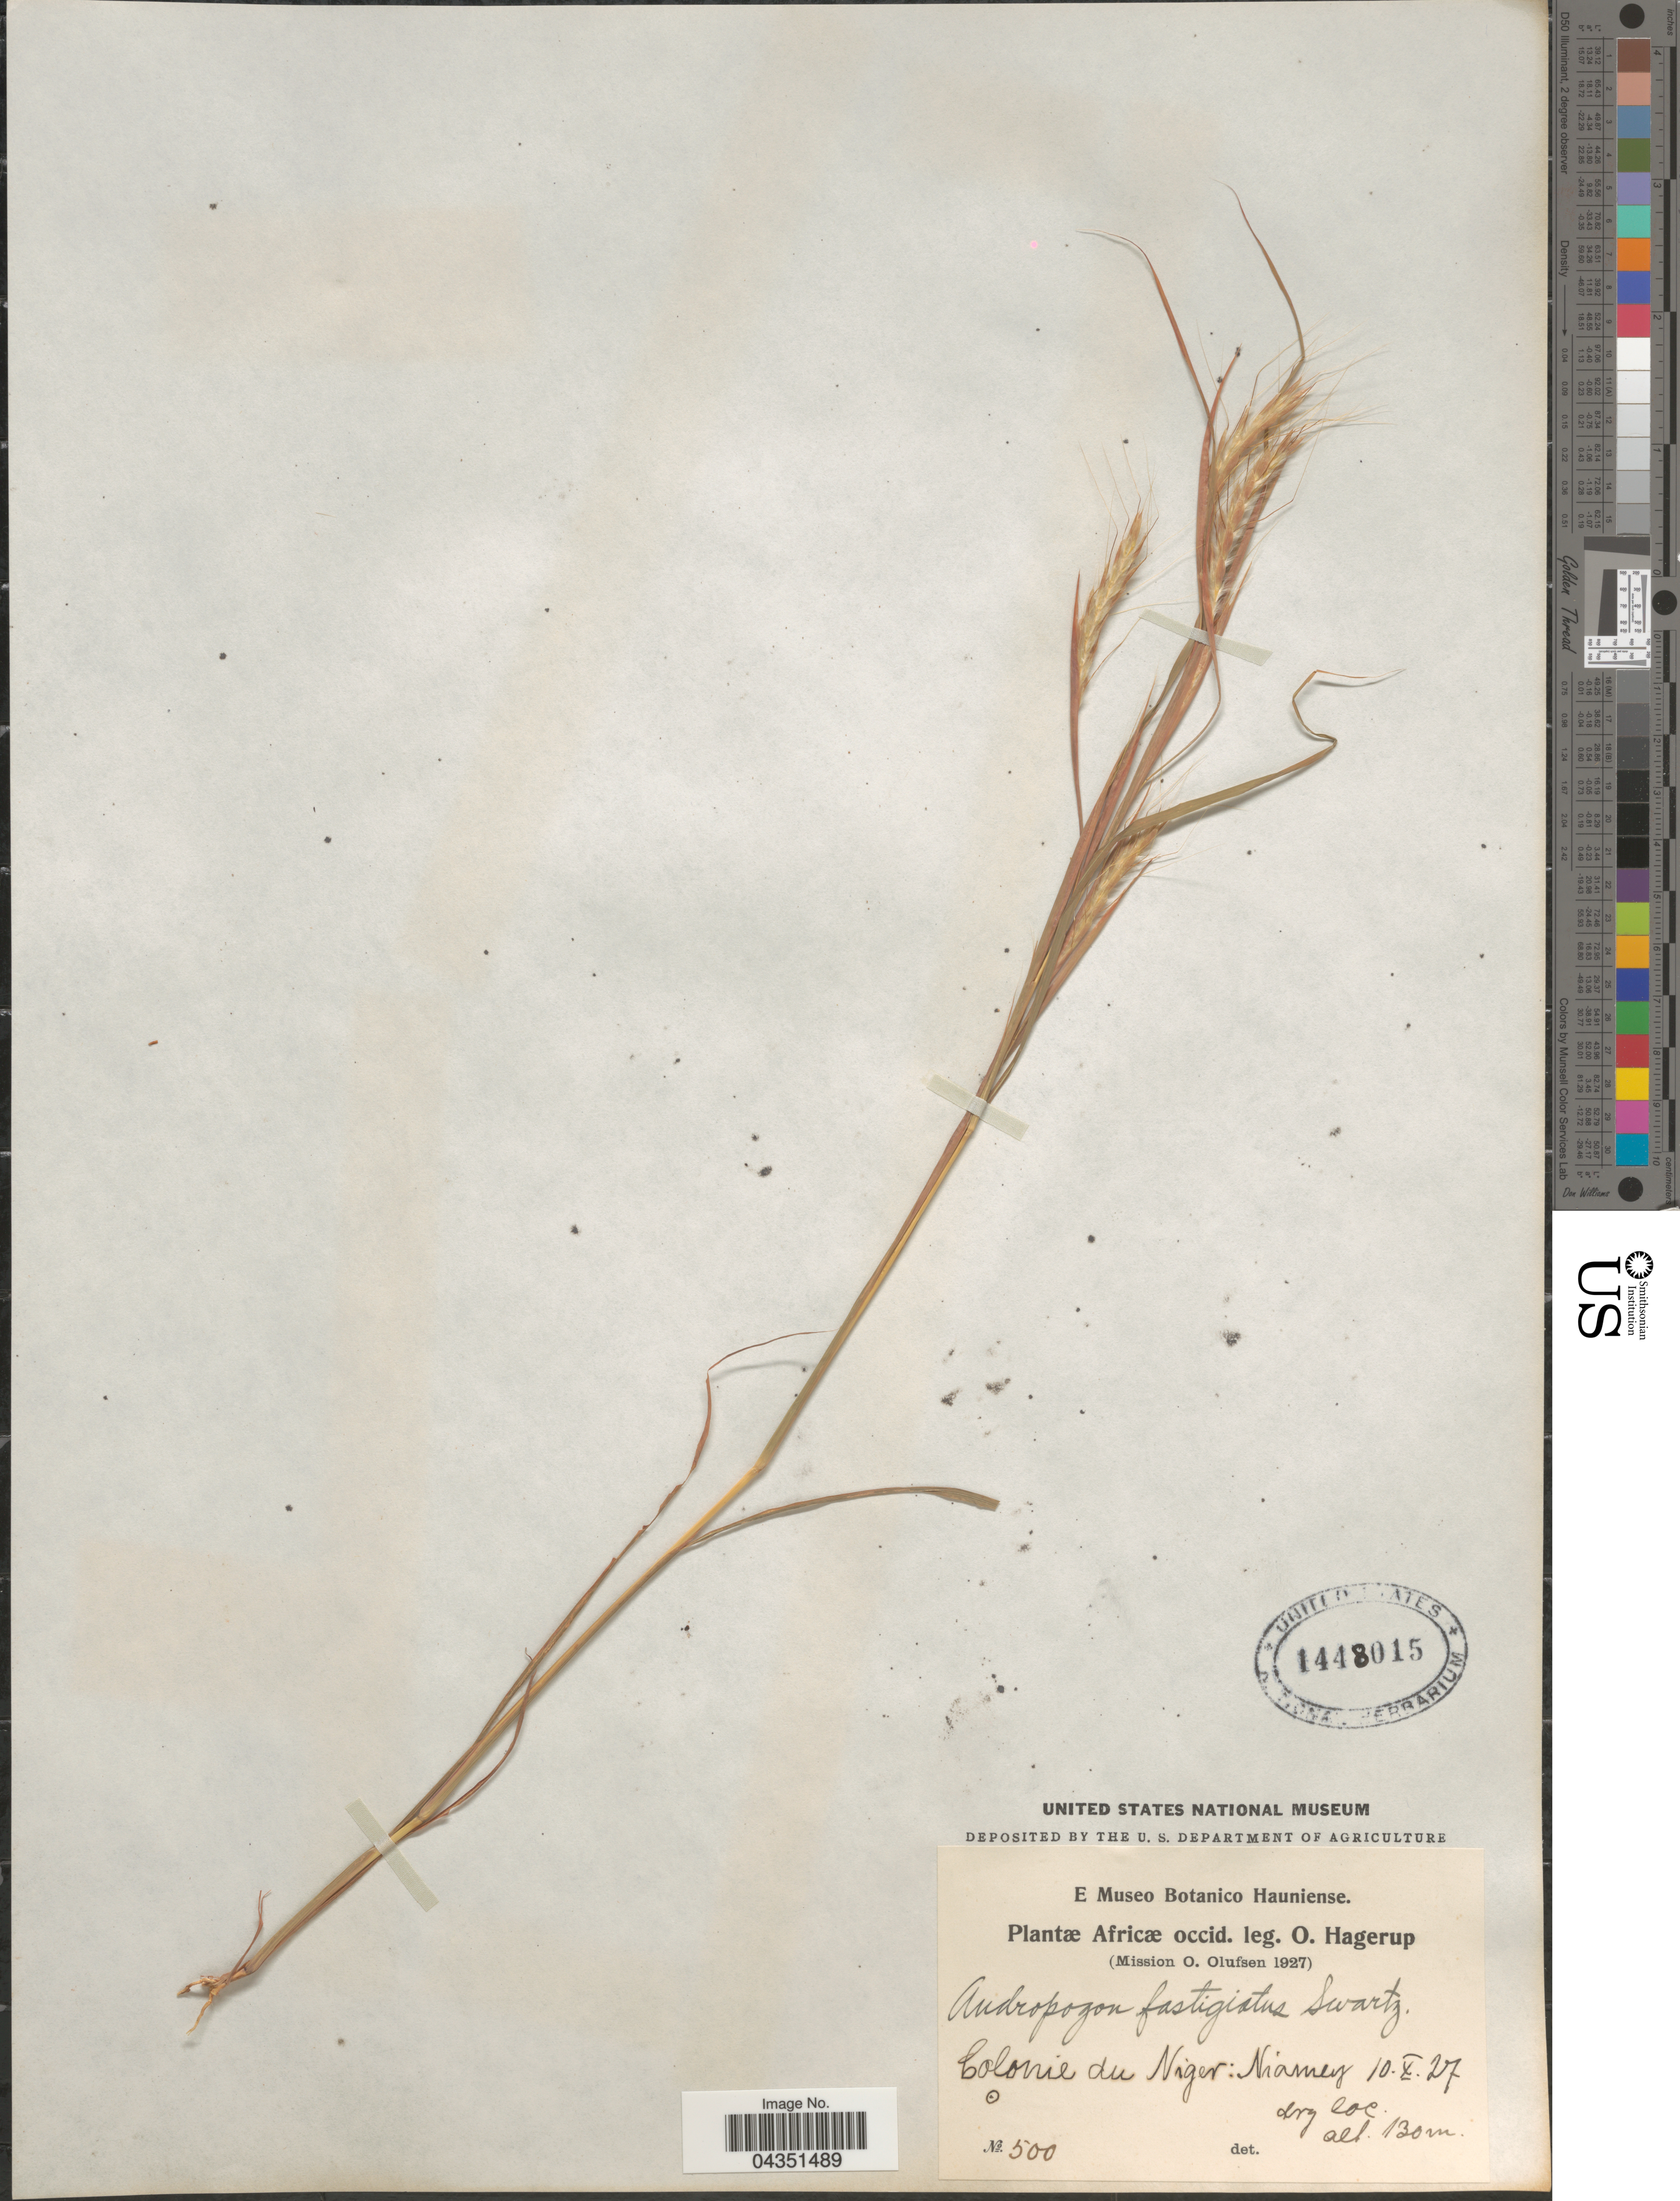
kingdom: Plantae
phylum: Tracheophyta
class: Liliopsida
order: Poales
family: Poaceae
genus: Diectomis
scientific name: Diectomis fastigiata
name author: (Sw.) P. Beauv.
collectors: O. Hagerup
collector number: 500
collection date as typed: Transcribed d/m/y: 10/10/27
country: Nigeria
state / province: Niger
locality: Africæ occid. Colonie du Niger: Niamey.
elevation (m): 130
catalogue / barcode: US 1448015